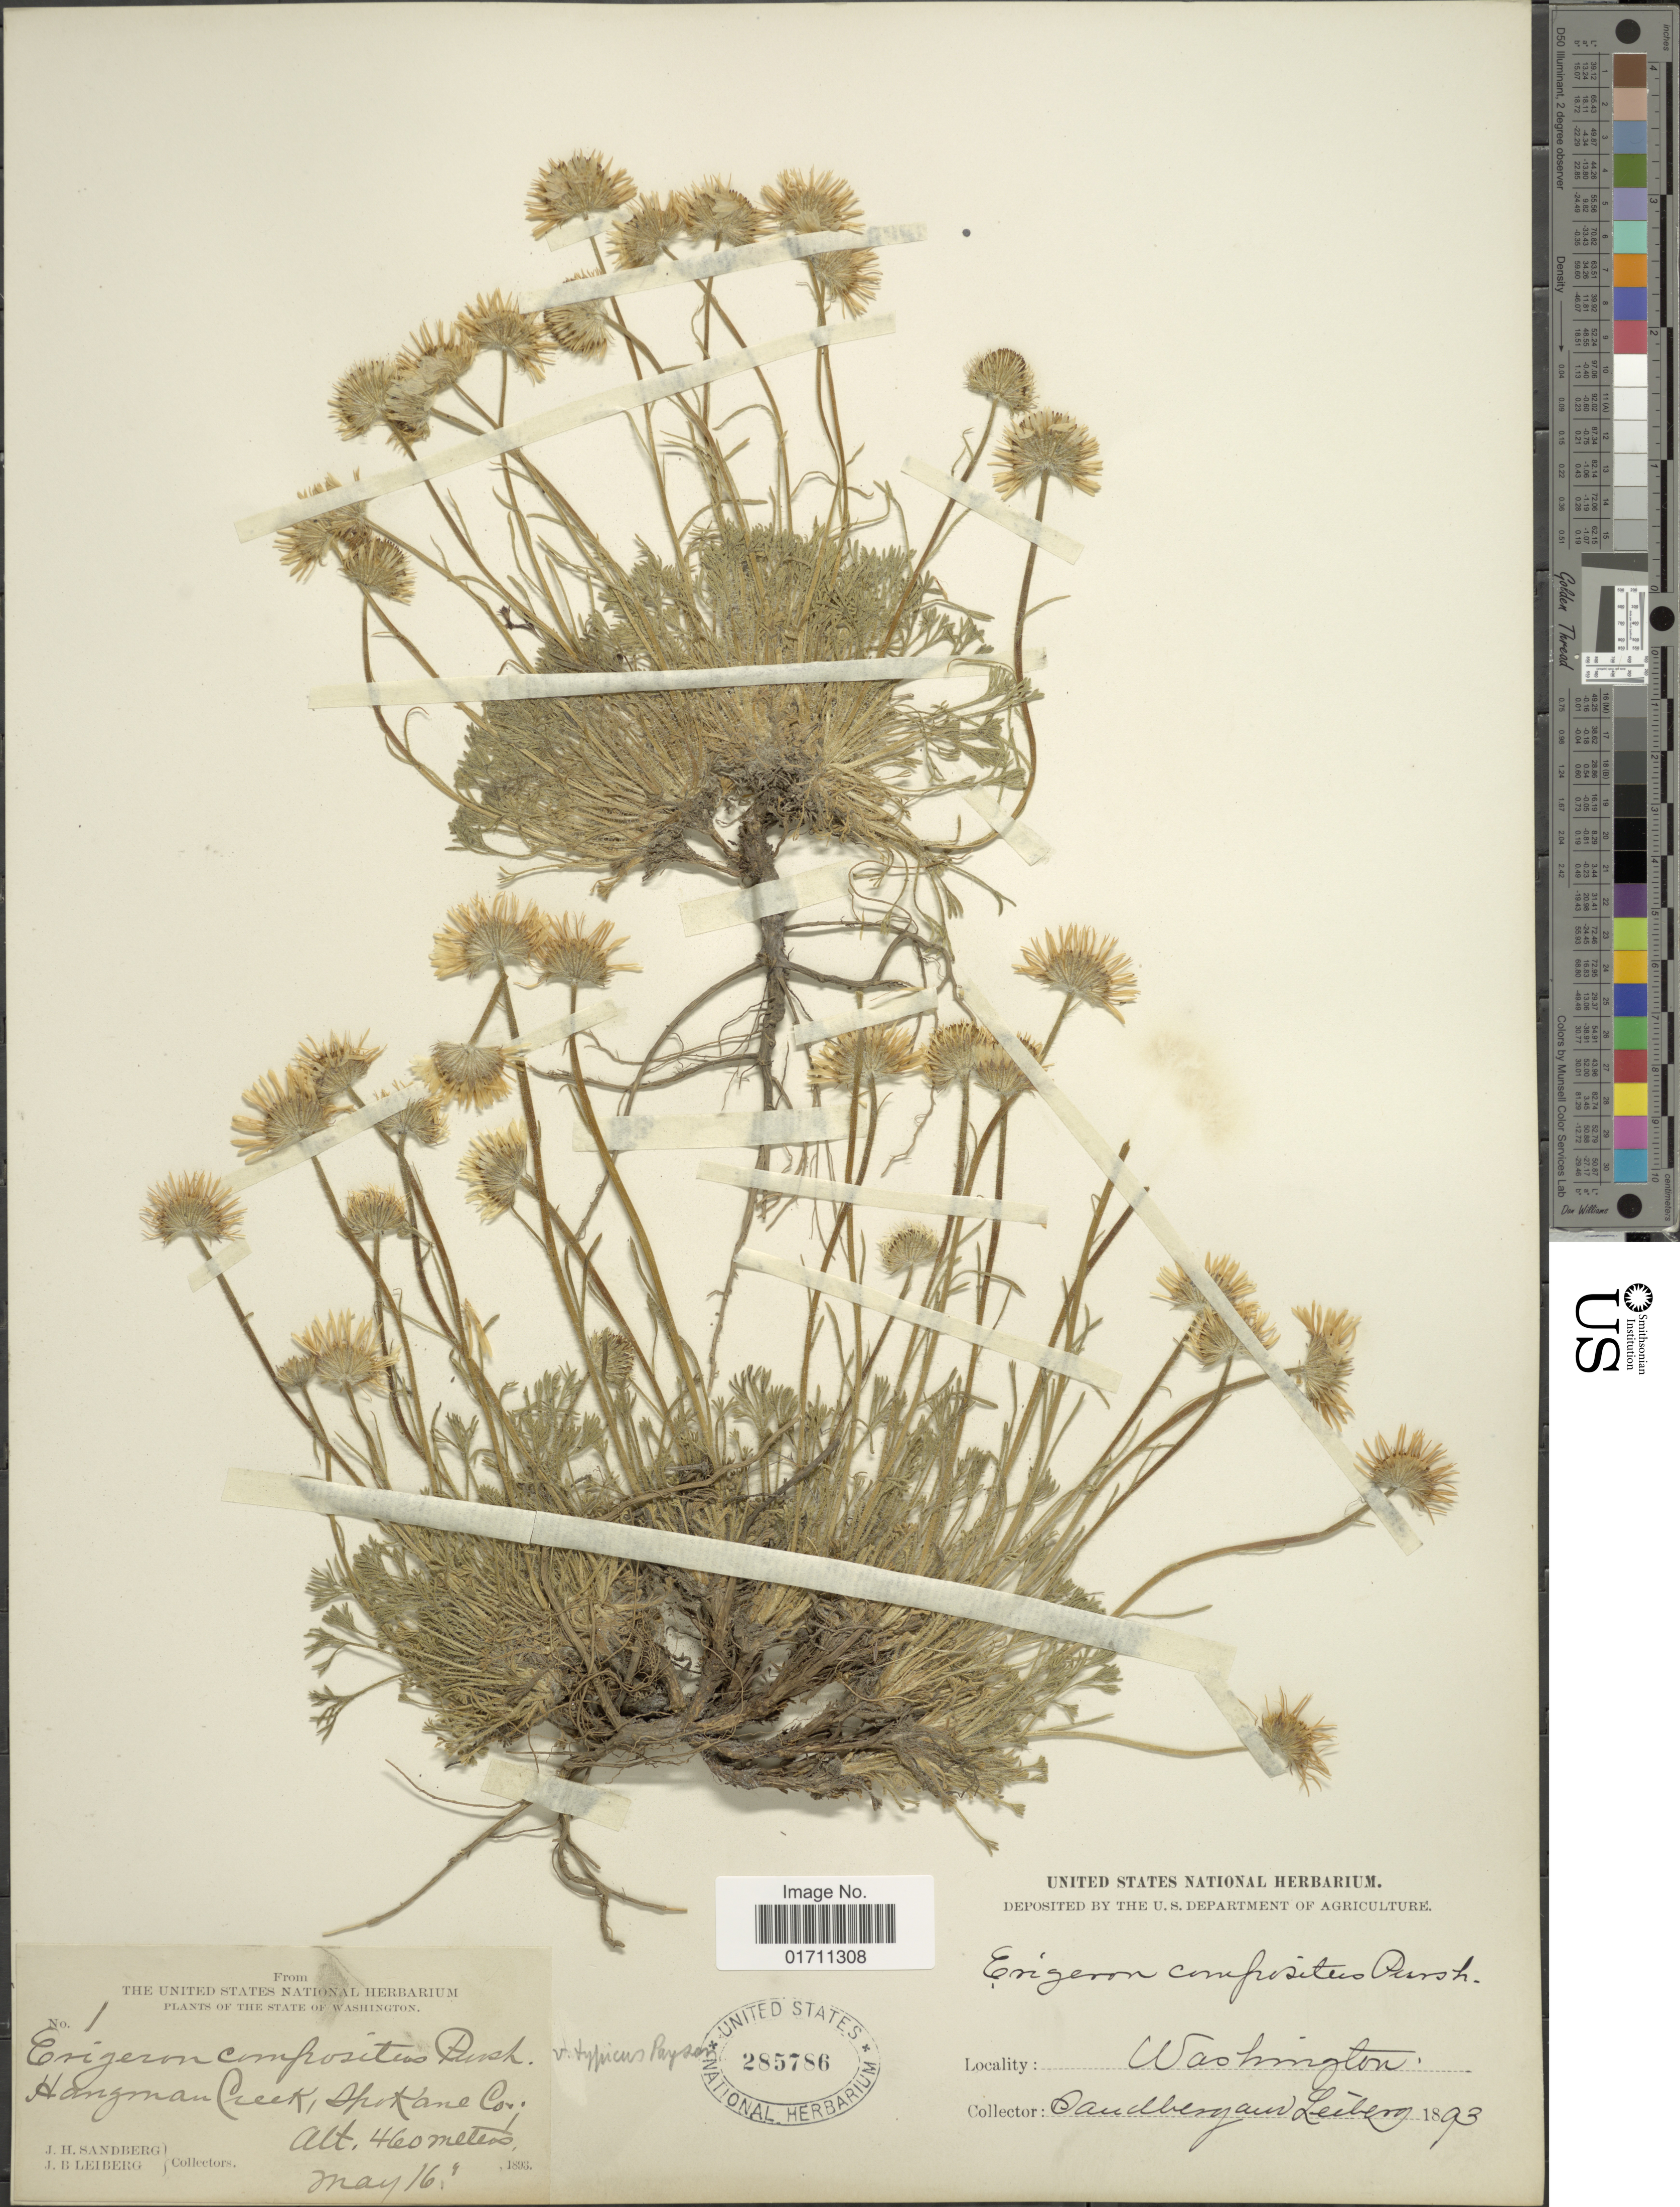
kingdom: Plantae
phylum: Tracheophyta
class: Magnoliopsida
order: Asterales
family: Asteraceae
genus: Erigeron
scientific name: Erigeron compositus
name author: Pursh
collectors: J. H. Sandberg & J. B. Leiberg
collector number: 1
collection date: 1893-05-16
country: United States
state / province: Washington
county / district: Spokane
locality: Hangman Creek, Spokane Co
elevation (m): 460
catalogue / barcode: US 285786